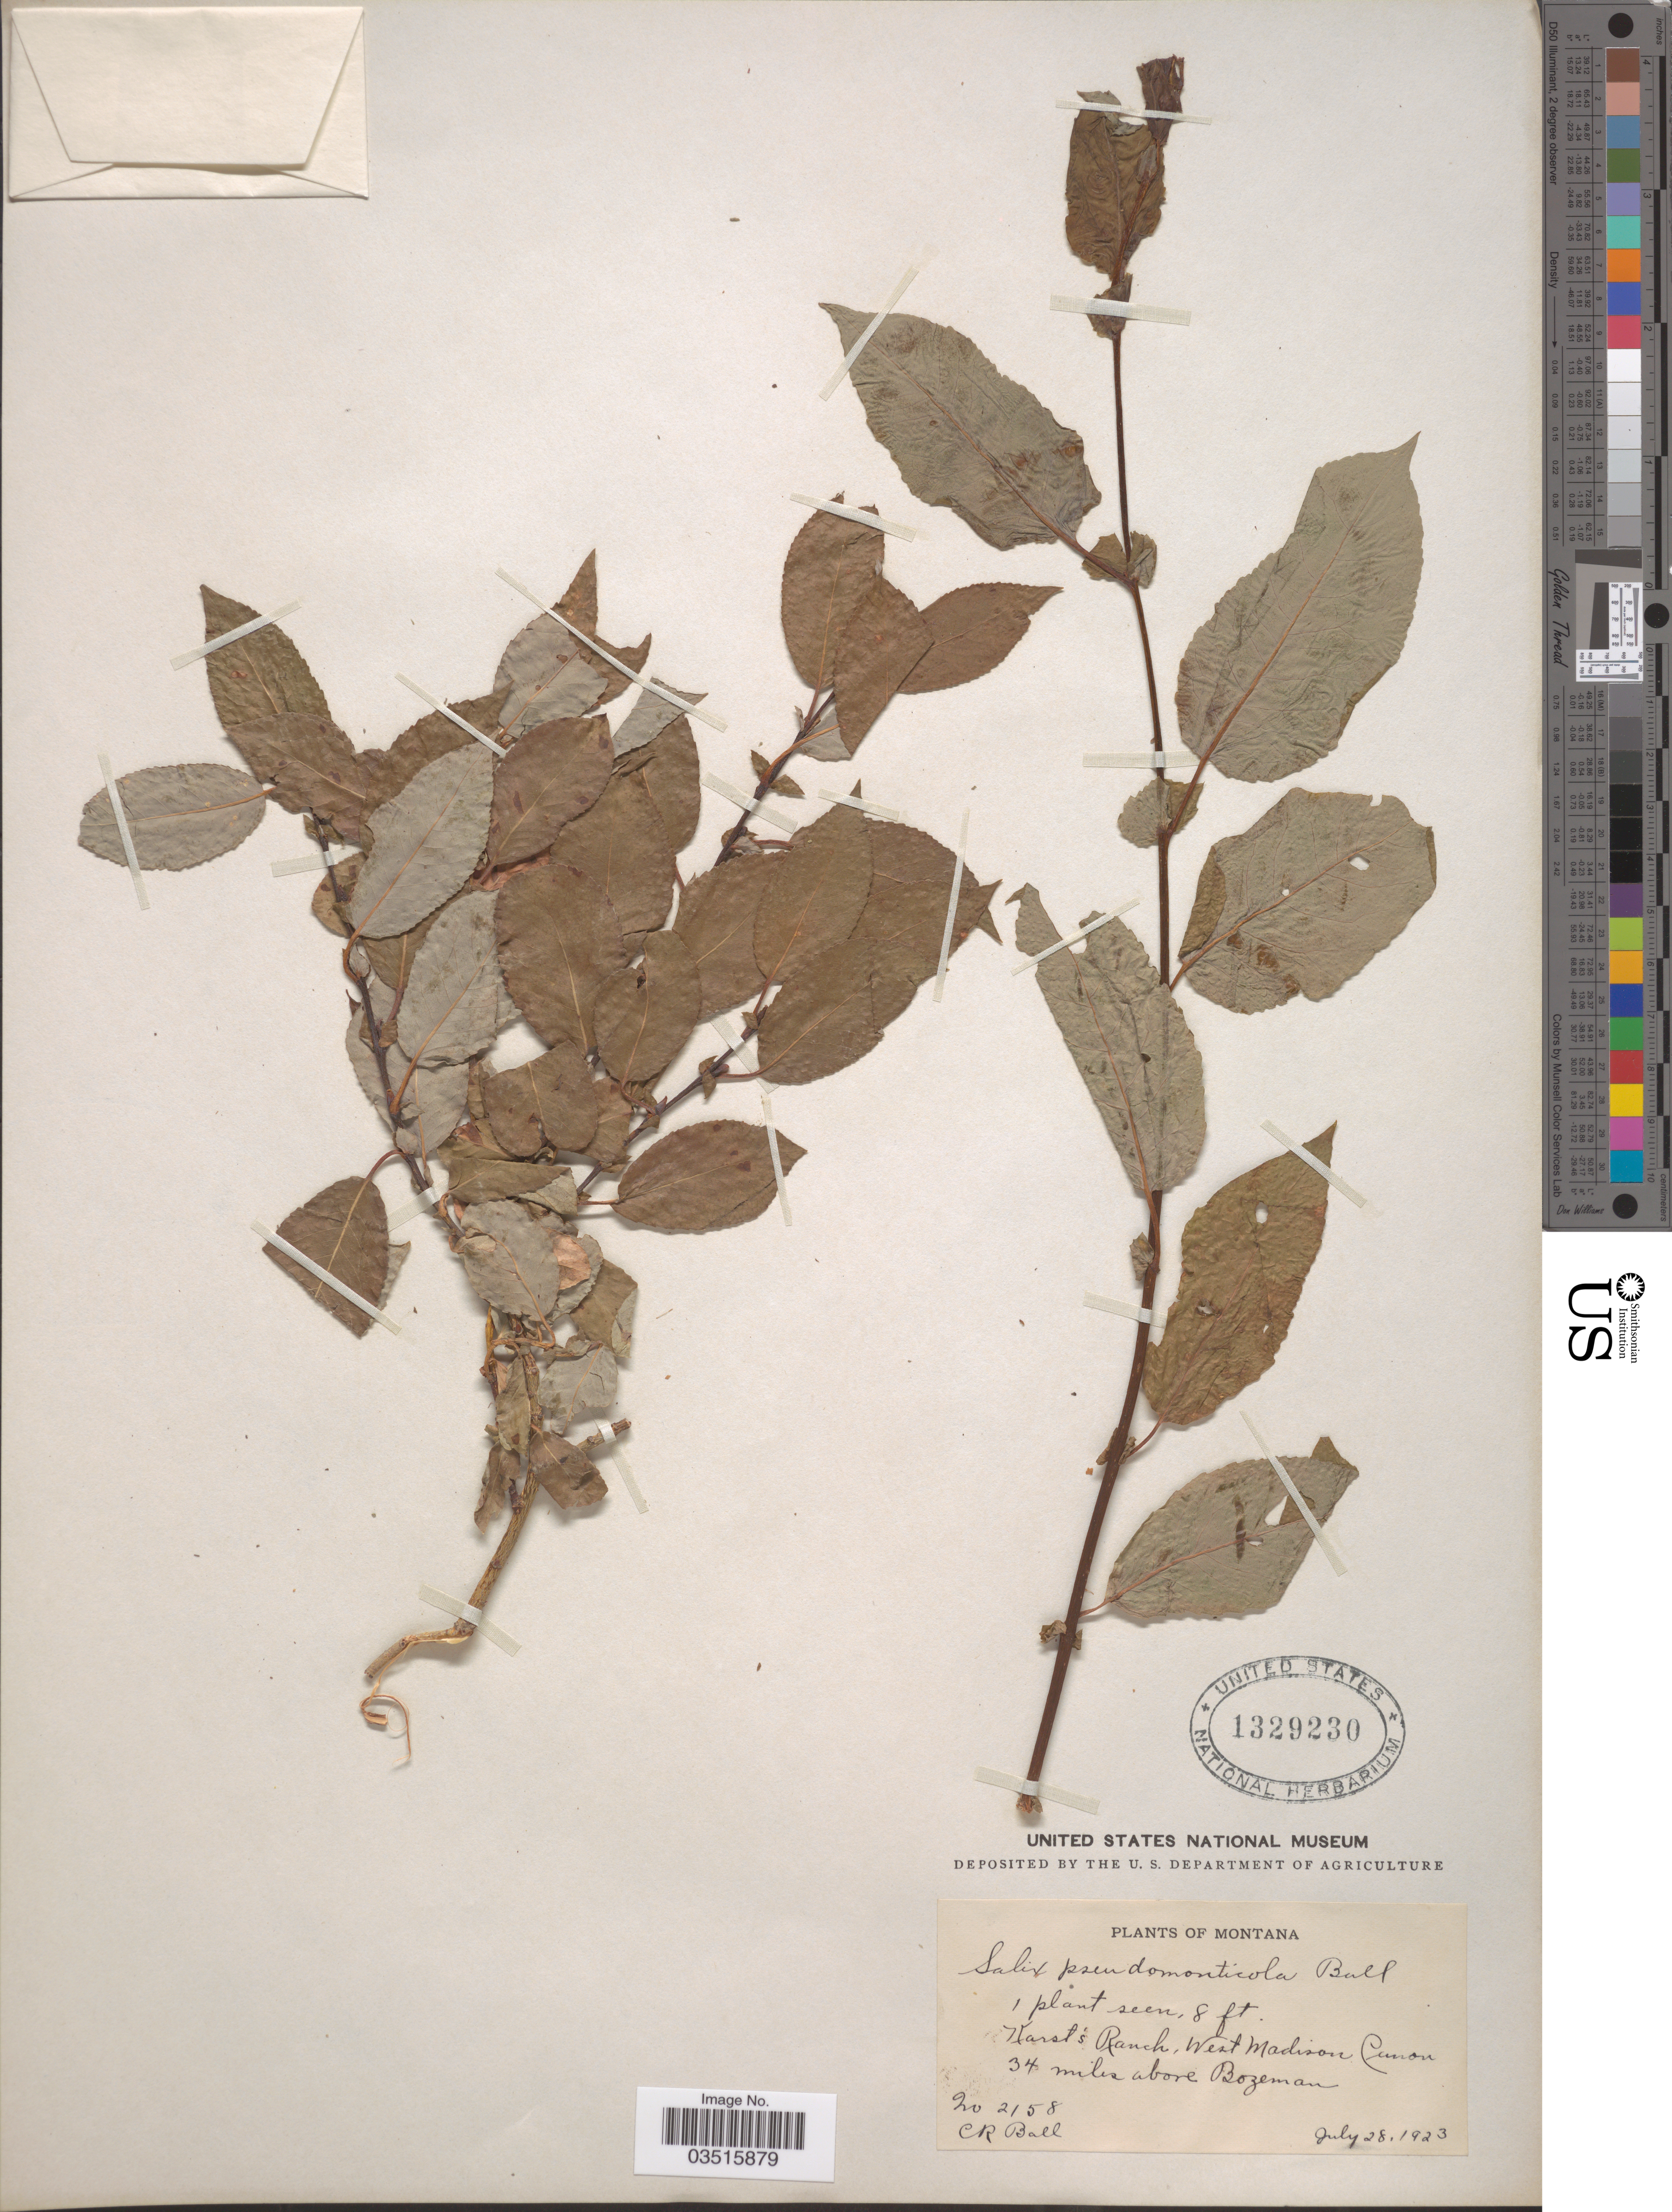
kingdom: Plantae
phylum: Tracheophyta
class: Magnoliopsida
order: Malpighiales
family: Salicaceae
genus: Salix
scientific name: Salix monticola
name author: Bebb.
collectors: C. R. Ball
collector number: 2158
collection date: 1923-07-28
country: United States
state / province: Montana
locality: Karst's Ranch, West Madison Canon. 34 miles above Bozeman.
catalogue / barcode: US 1329230